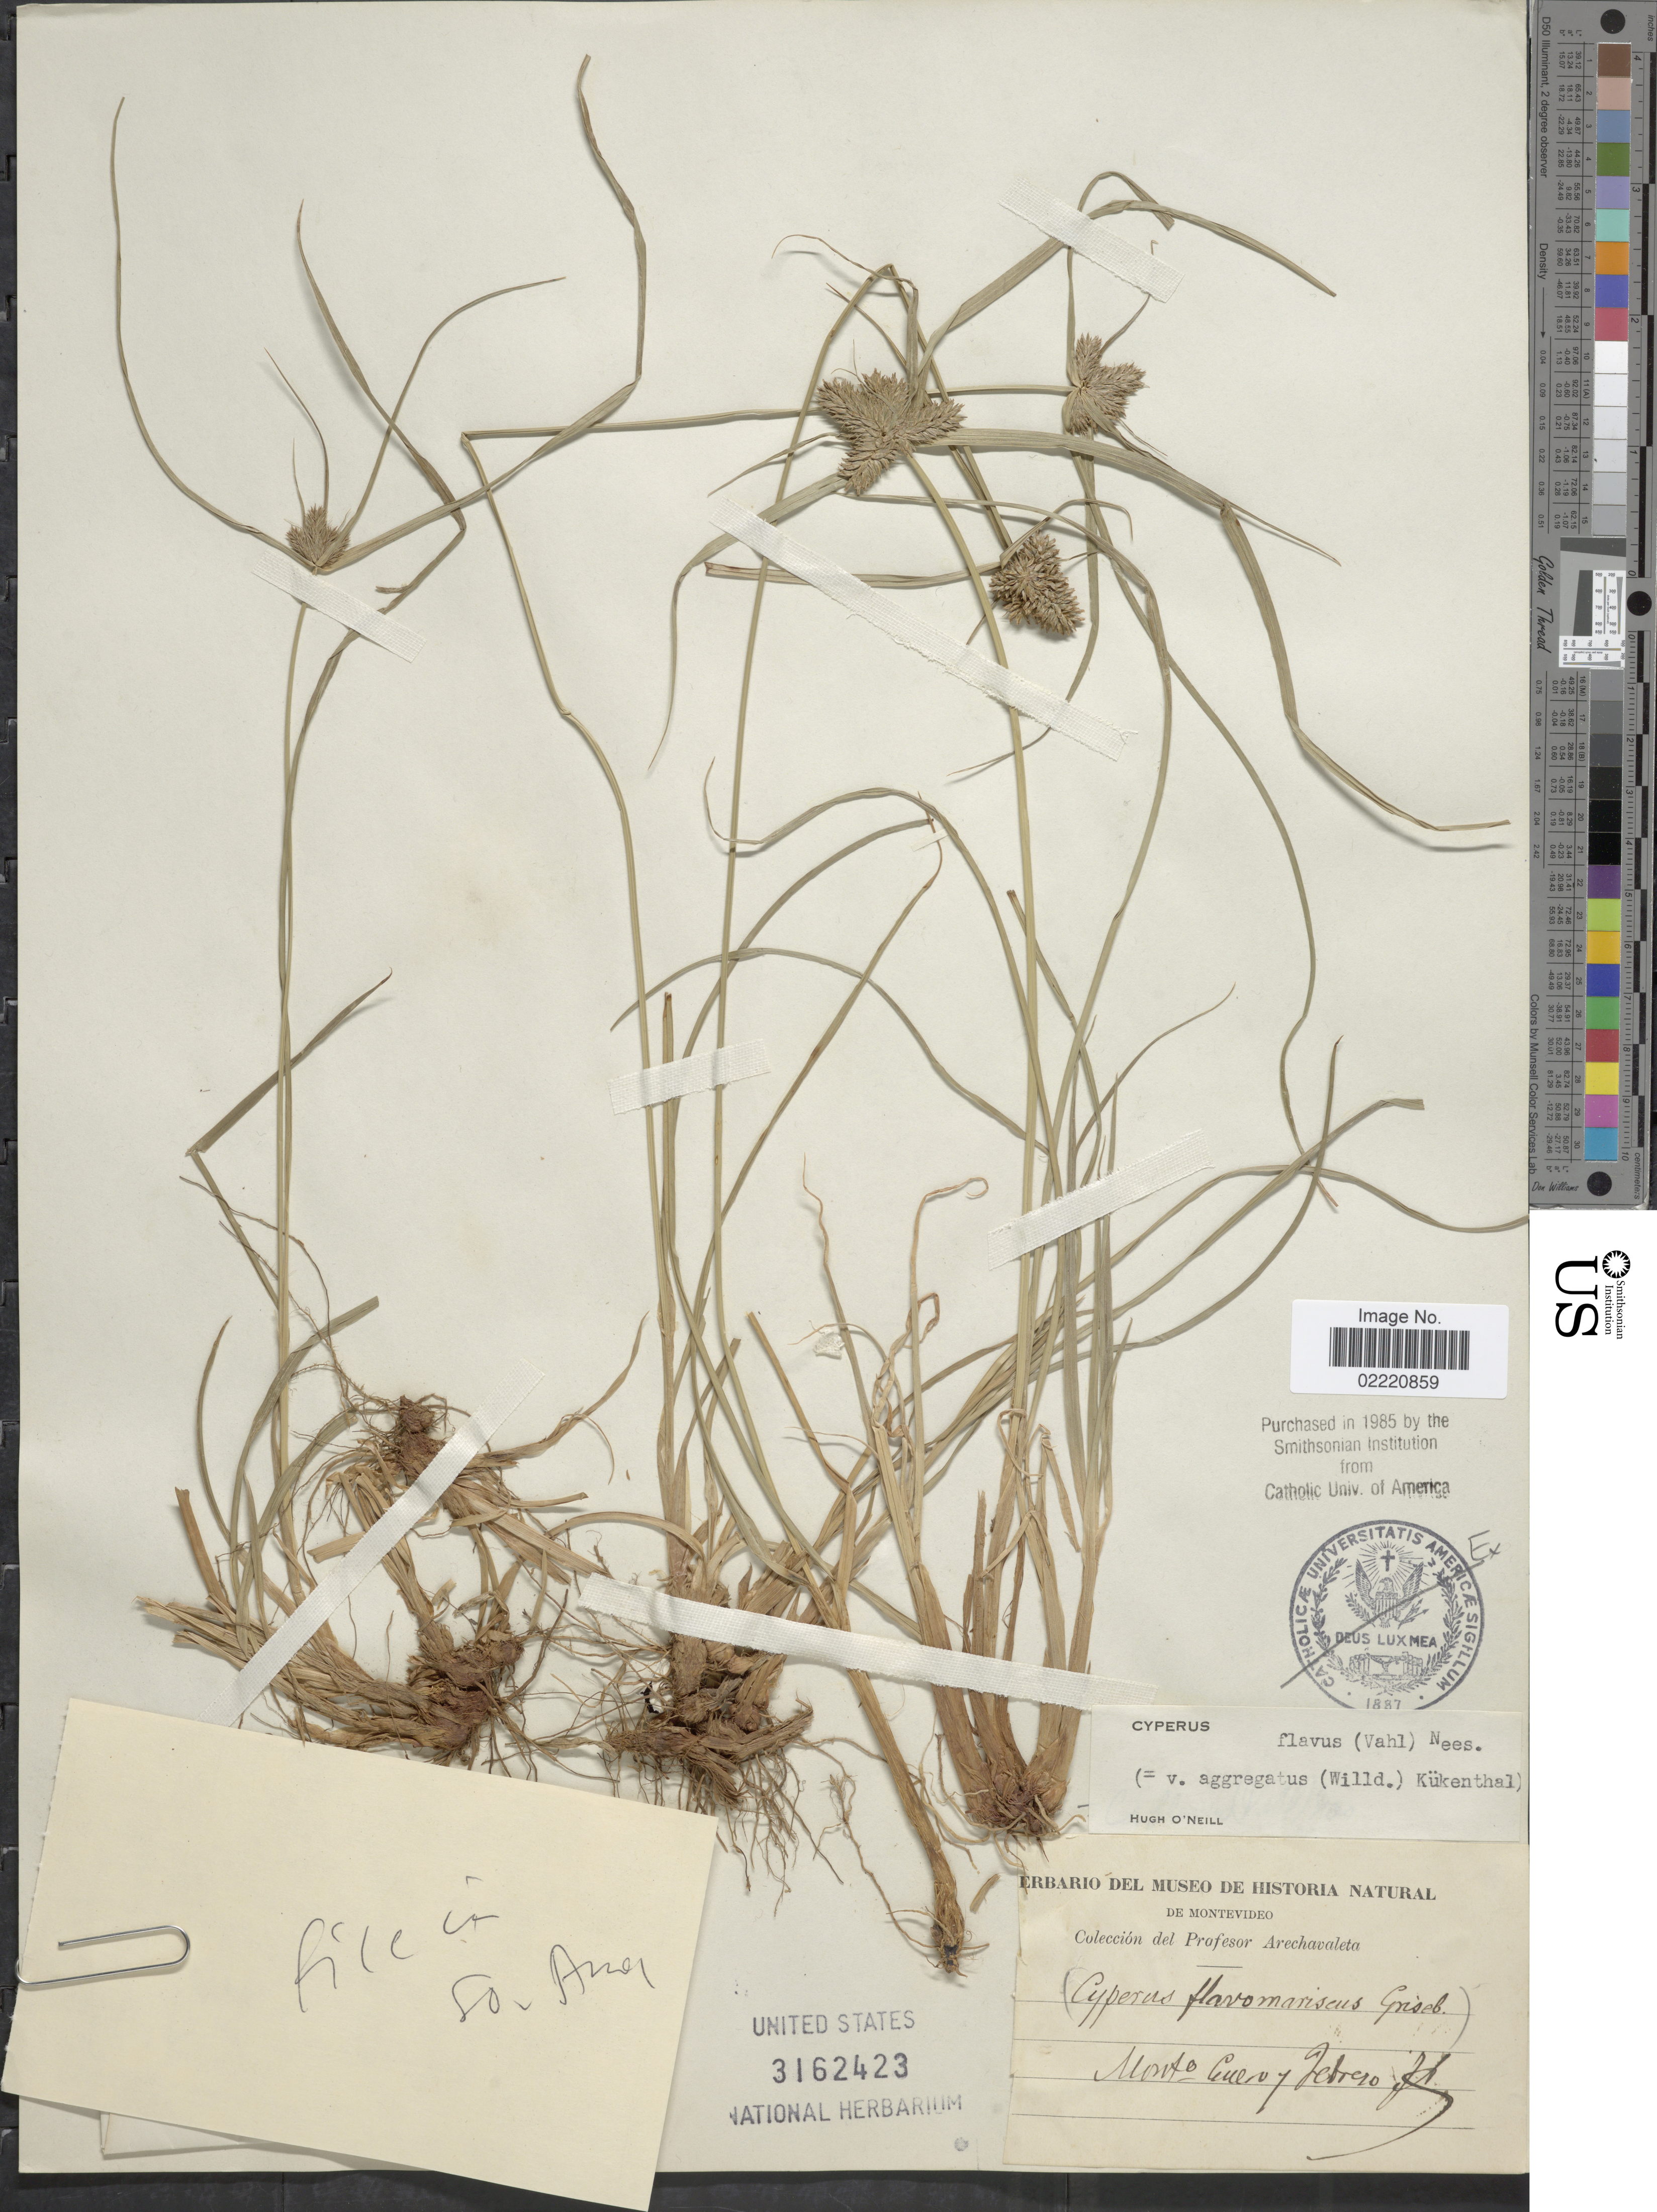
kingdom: Plantae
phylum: Tracheophyta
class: Liliopsida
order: Poales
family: Cyperaceae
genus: Cyperus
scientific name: Cyperus aggregatus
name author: (Willd.) Endl.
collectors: Arechavaleta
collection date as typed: Enero y Febrero (Jan and Feb)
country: Uruguay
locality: Monte Cenero y Gebrero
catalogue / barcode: US 3162423